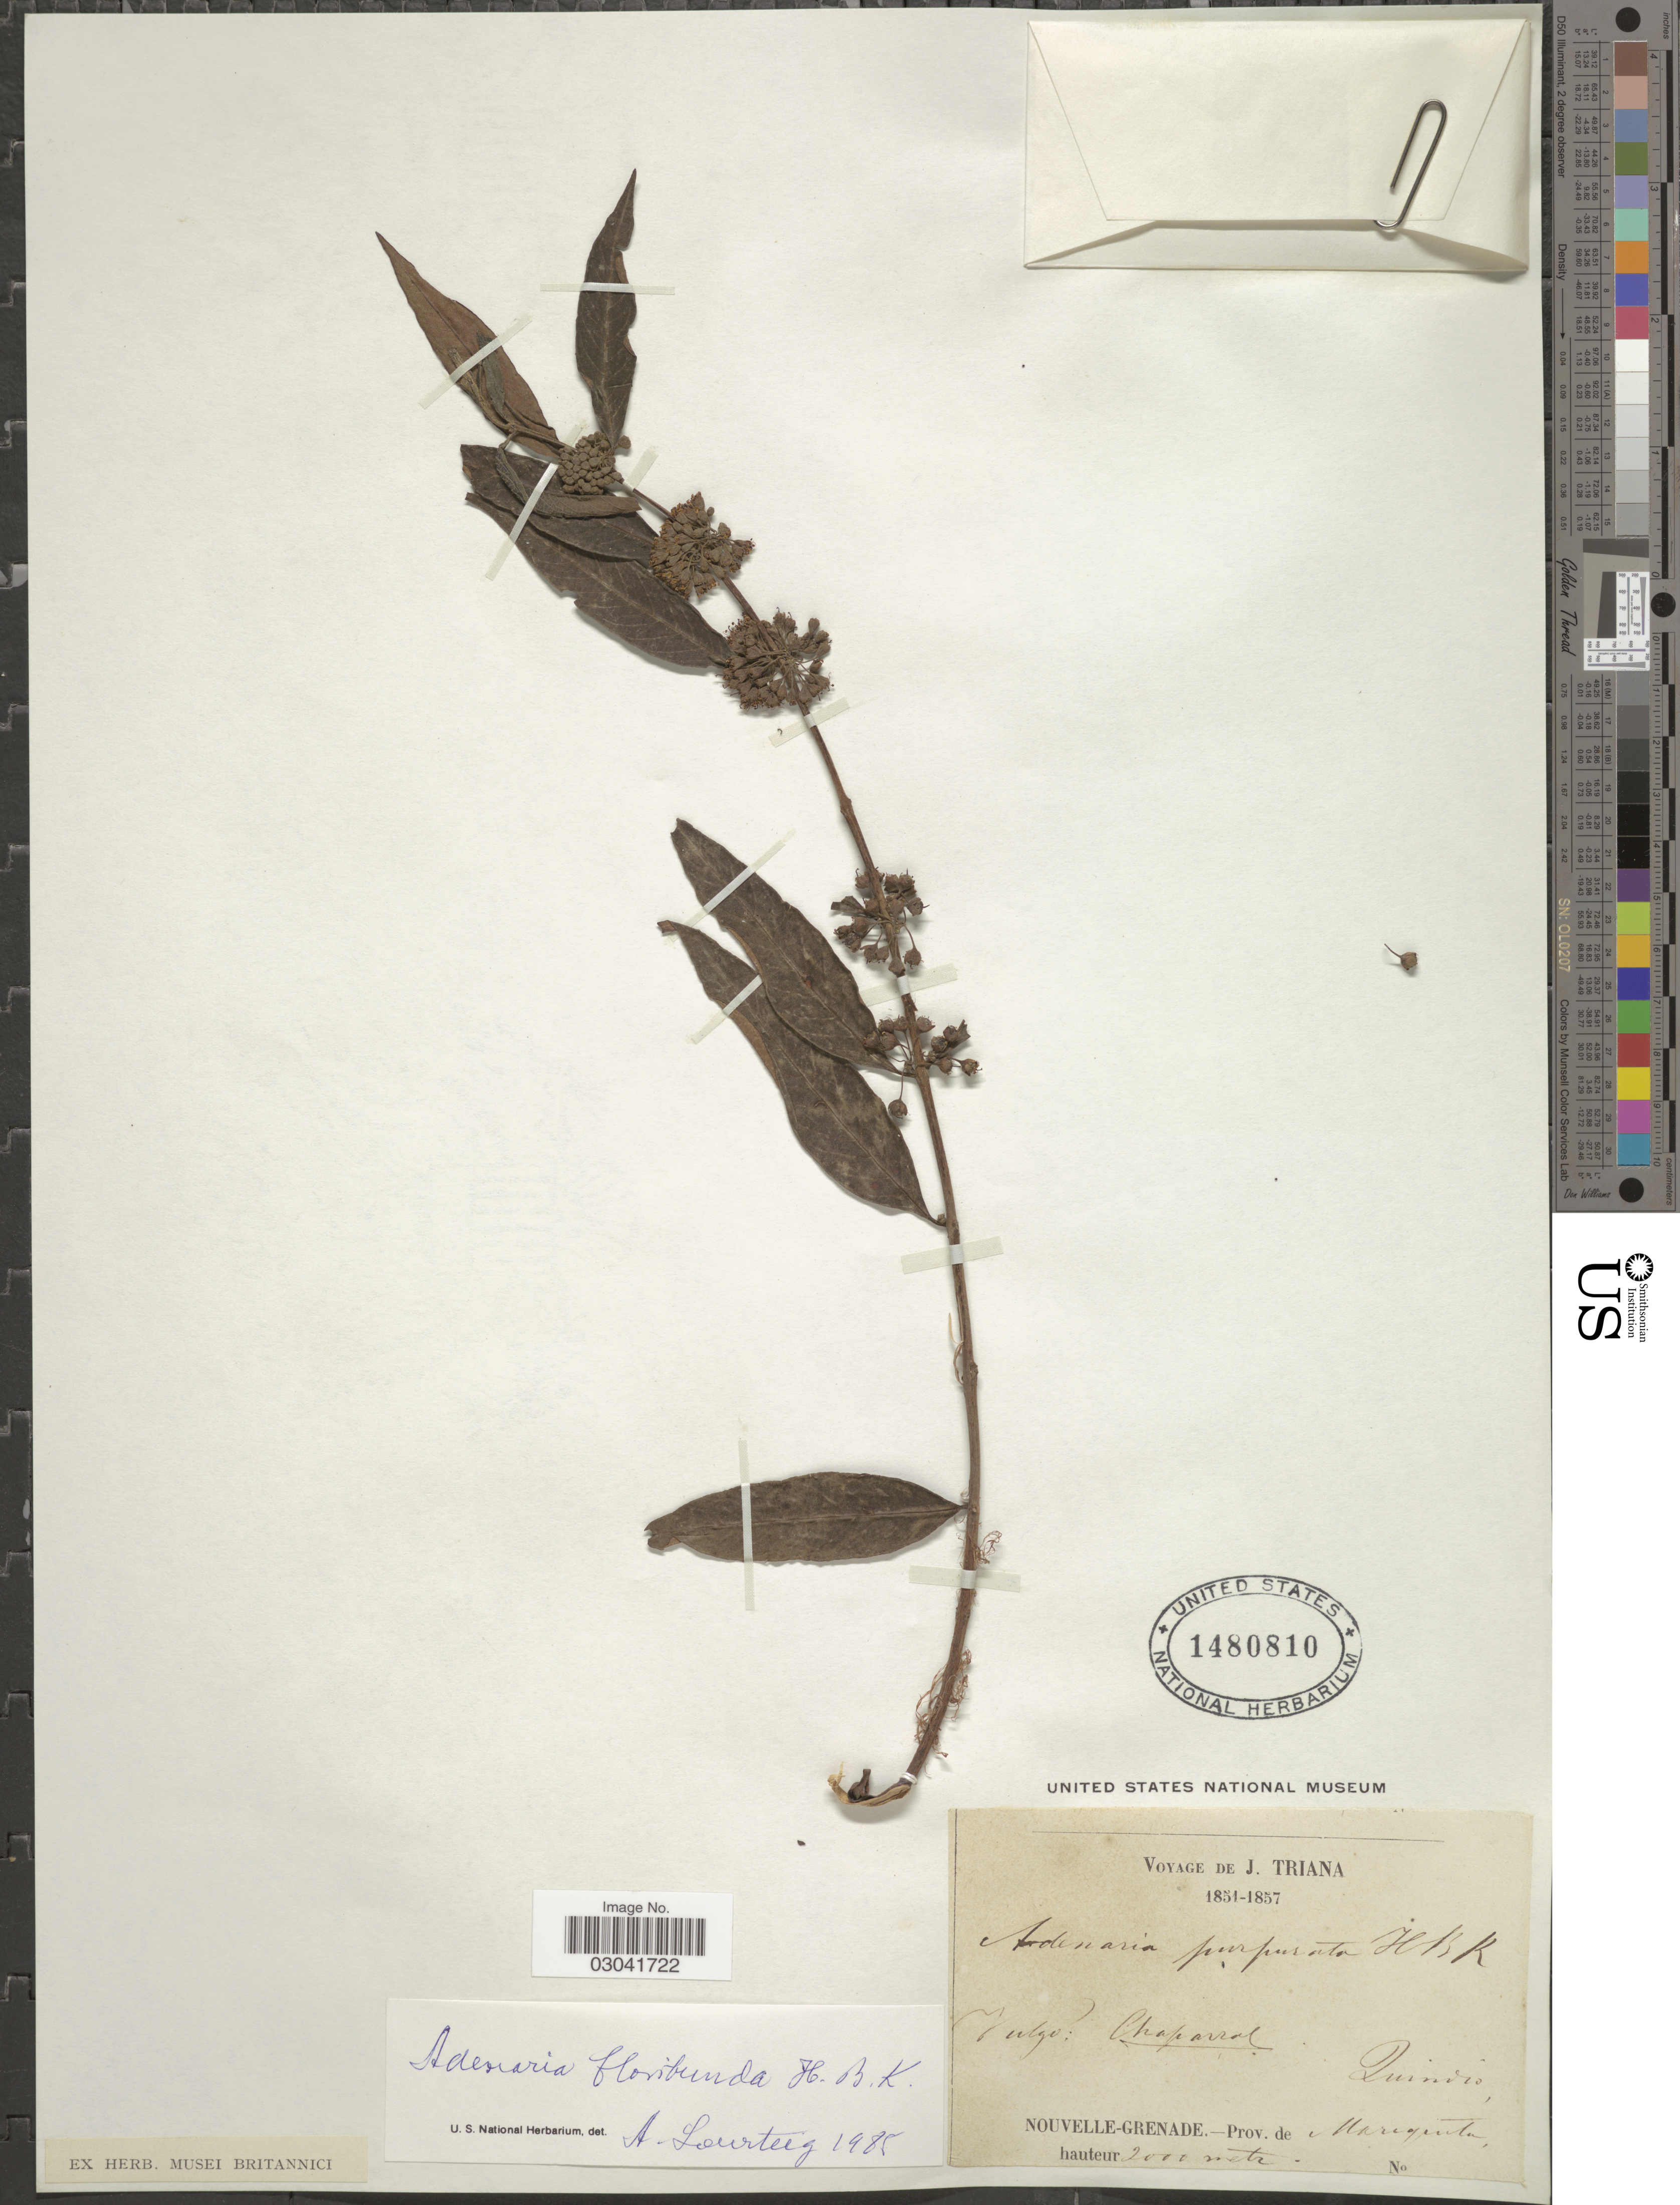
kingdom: Plantae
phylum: Tracheophyta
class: Magnoliopsida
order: Myrtales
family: Lythraceae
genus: Adenaria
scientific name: Adenaria floribunda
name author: Kunth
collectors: J. Triana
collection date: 1851/1857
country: Colombia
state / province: Quindío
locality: Chaparral. Nouvelle-Grenade.- Prov. de Mariquita..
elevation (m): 2000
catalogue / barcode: US 1480810